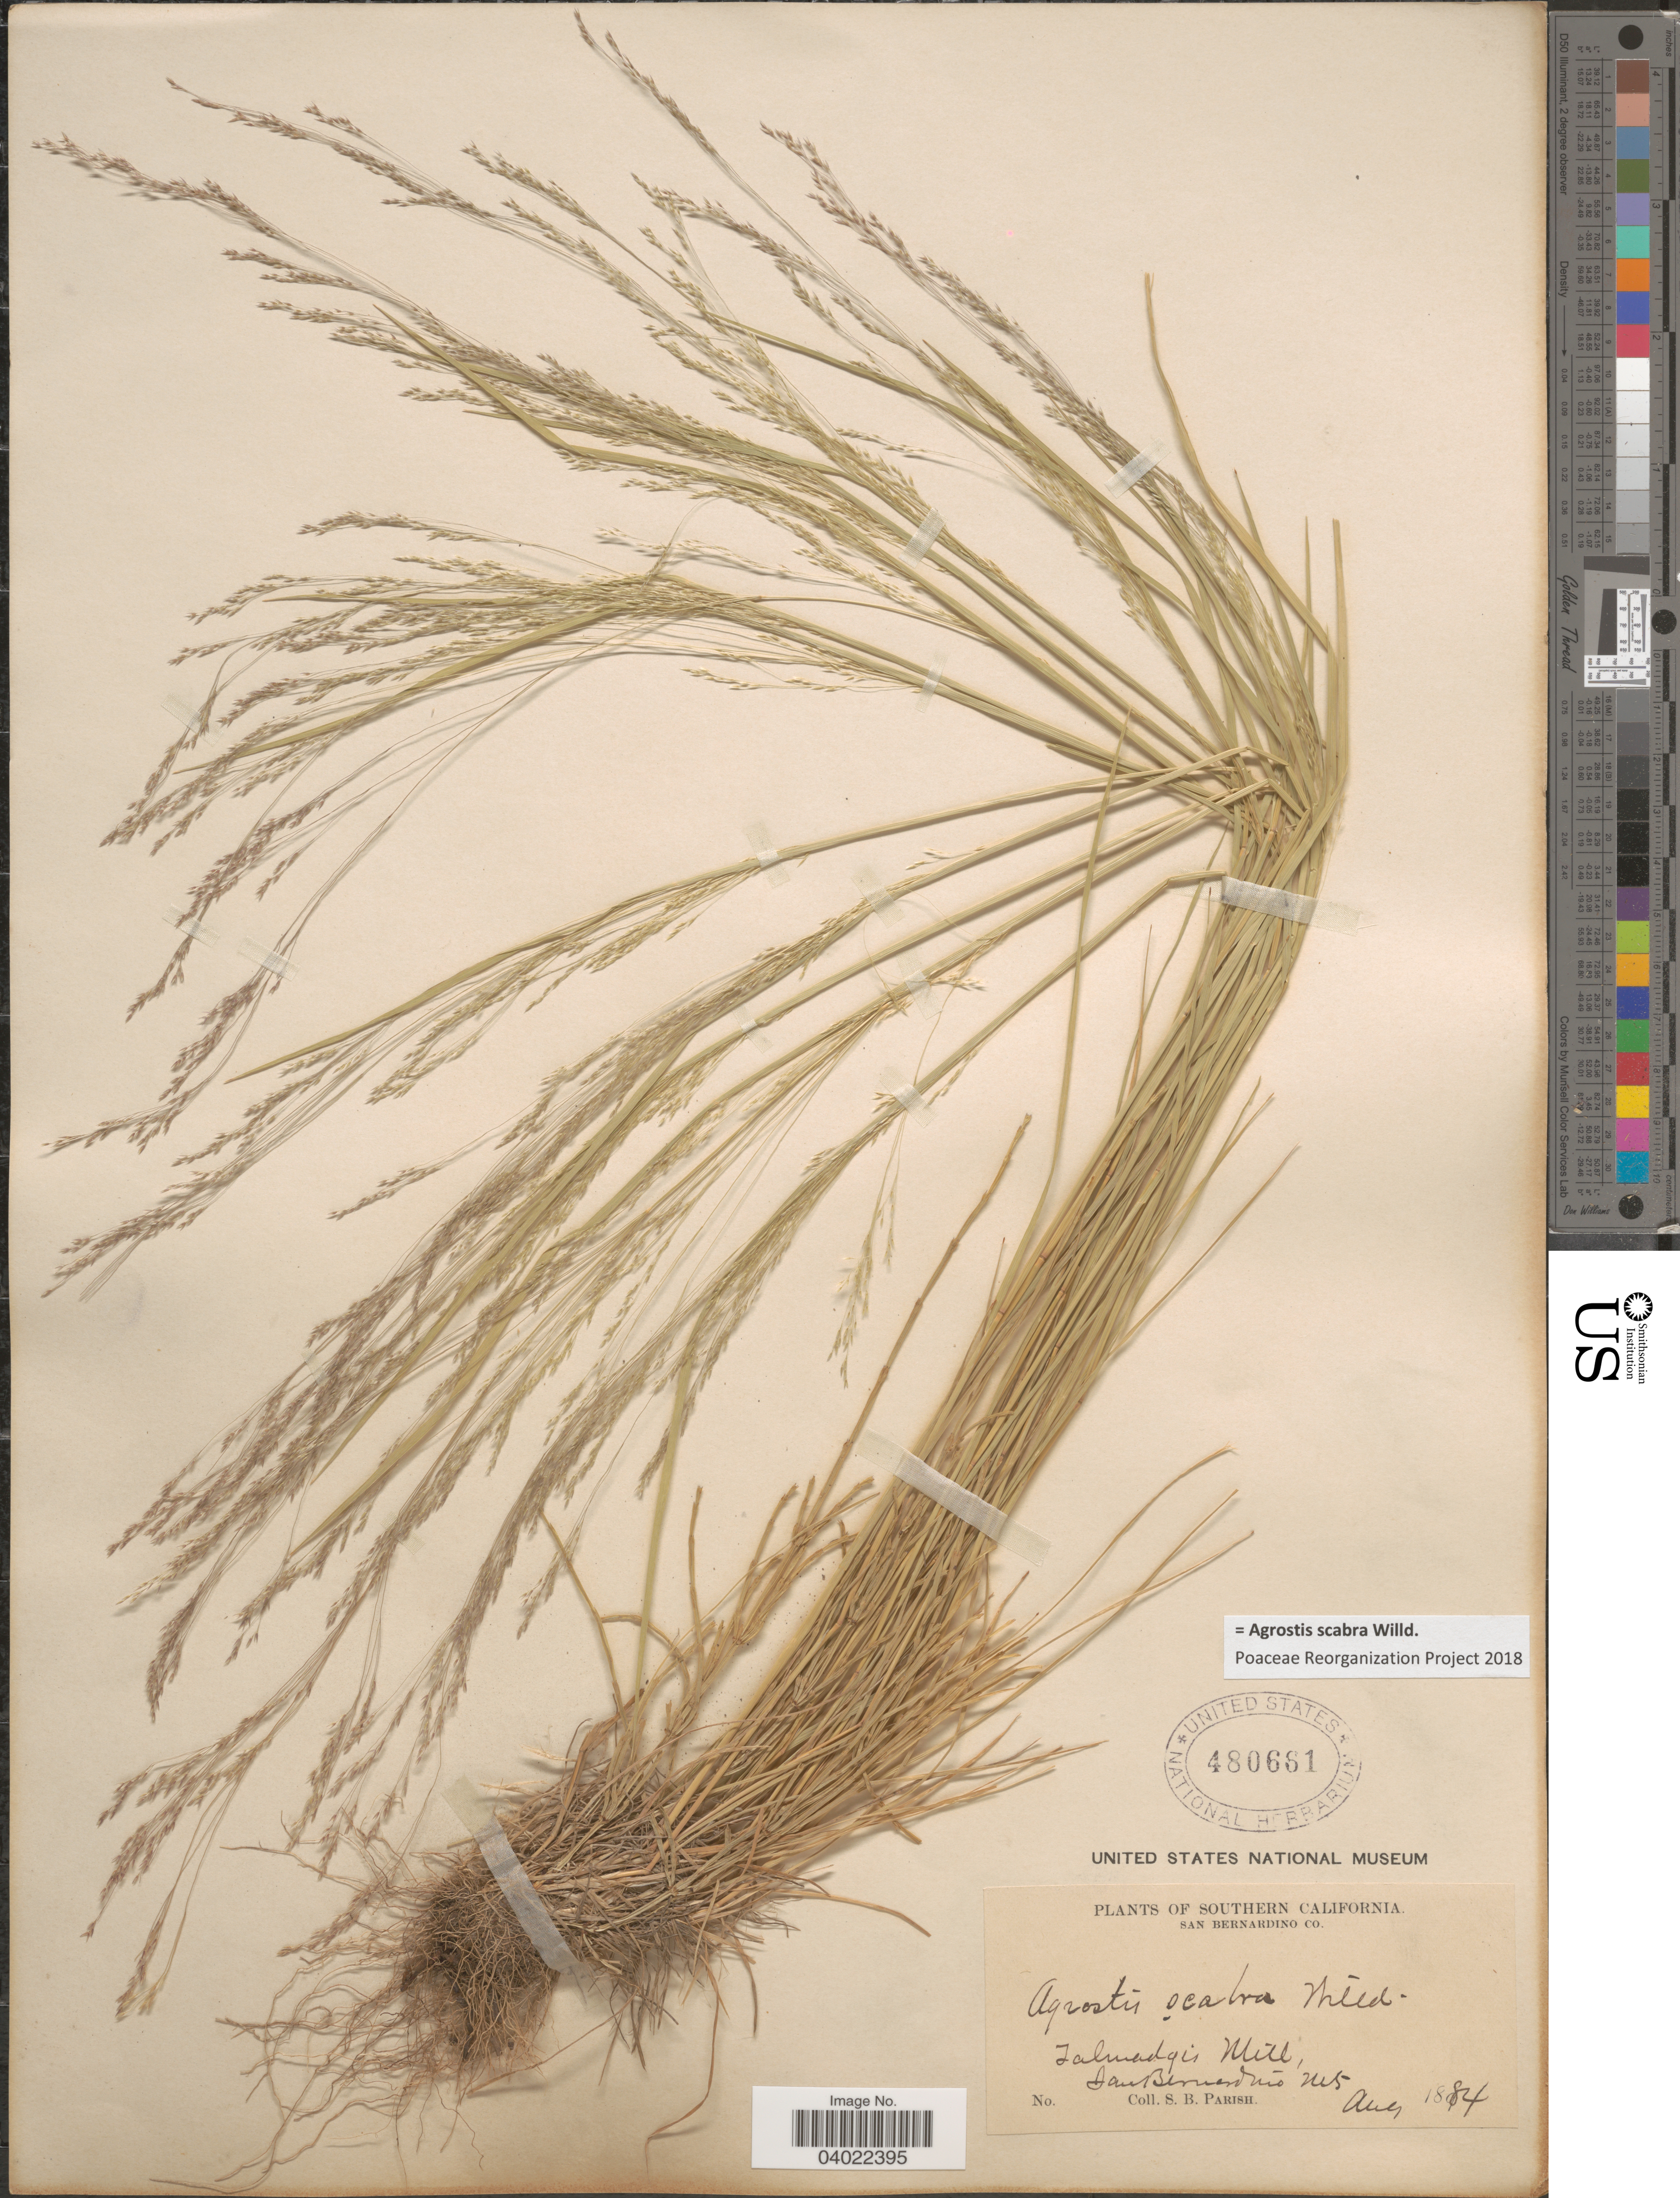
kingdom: Plantae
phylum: Tracheophyta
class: Liliopsida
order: Poales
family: Poaceae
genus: Agrostis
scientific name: Agrostis scabra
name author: Willd.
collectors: S. B. Parish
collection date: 1884-08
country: United States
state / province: California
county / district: San Bernardino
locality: Southern California. San Bernardino Co. Talmadgis Mill, San Bernardino Mts.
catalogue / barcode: US 480661